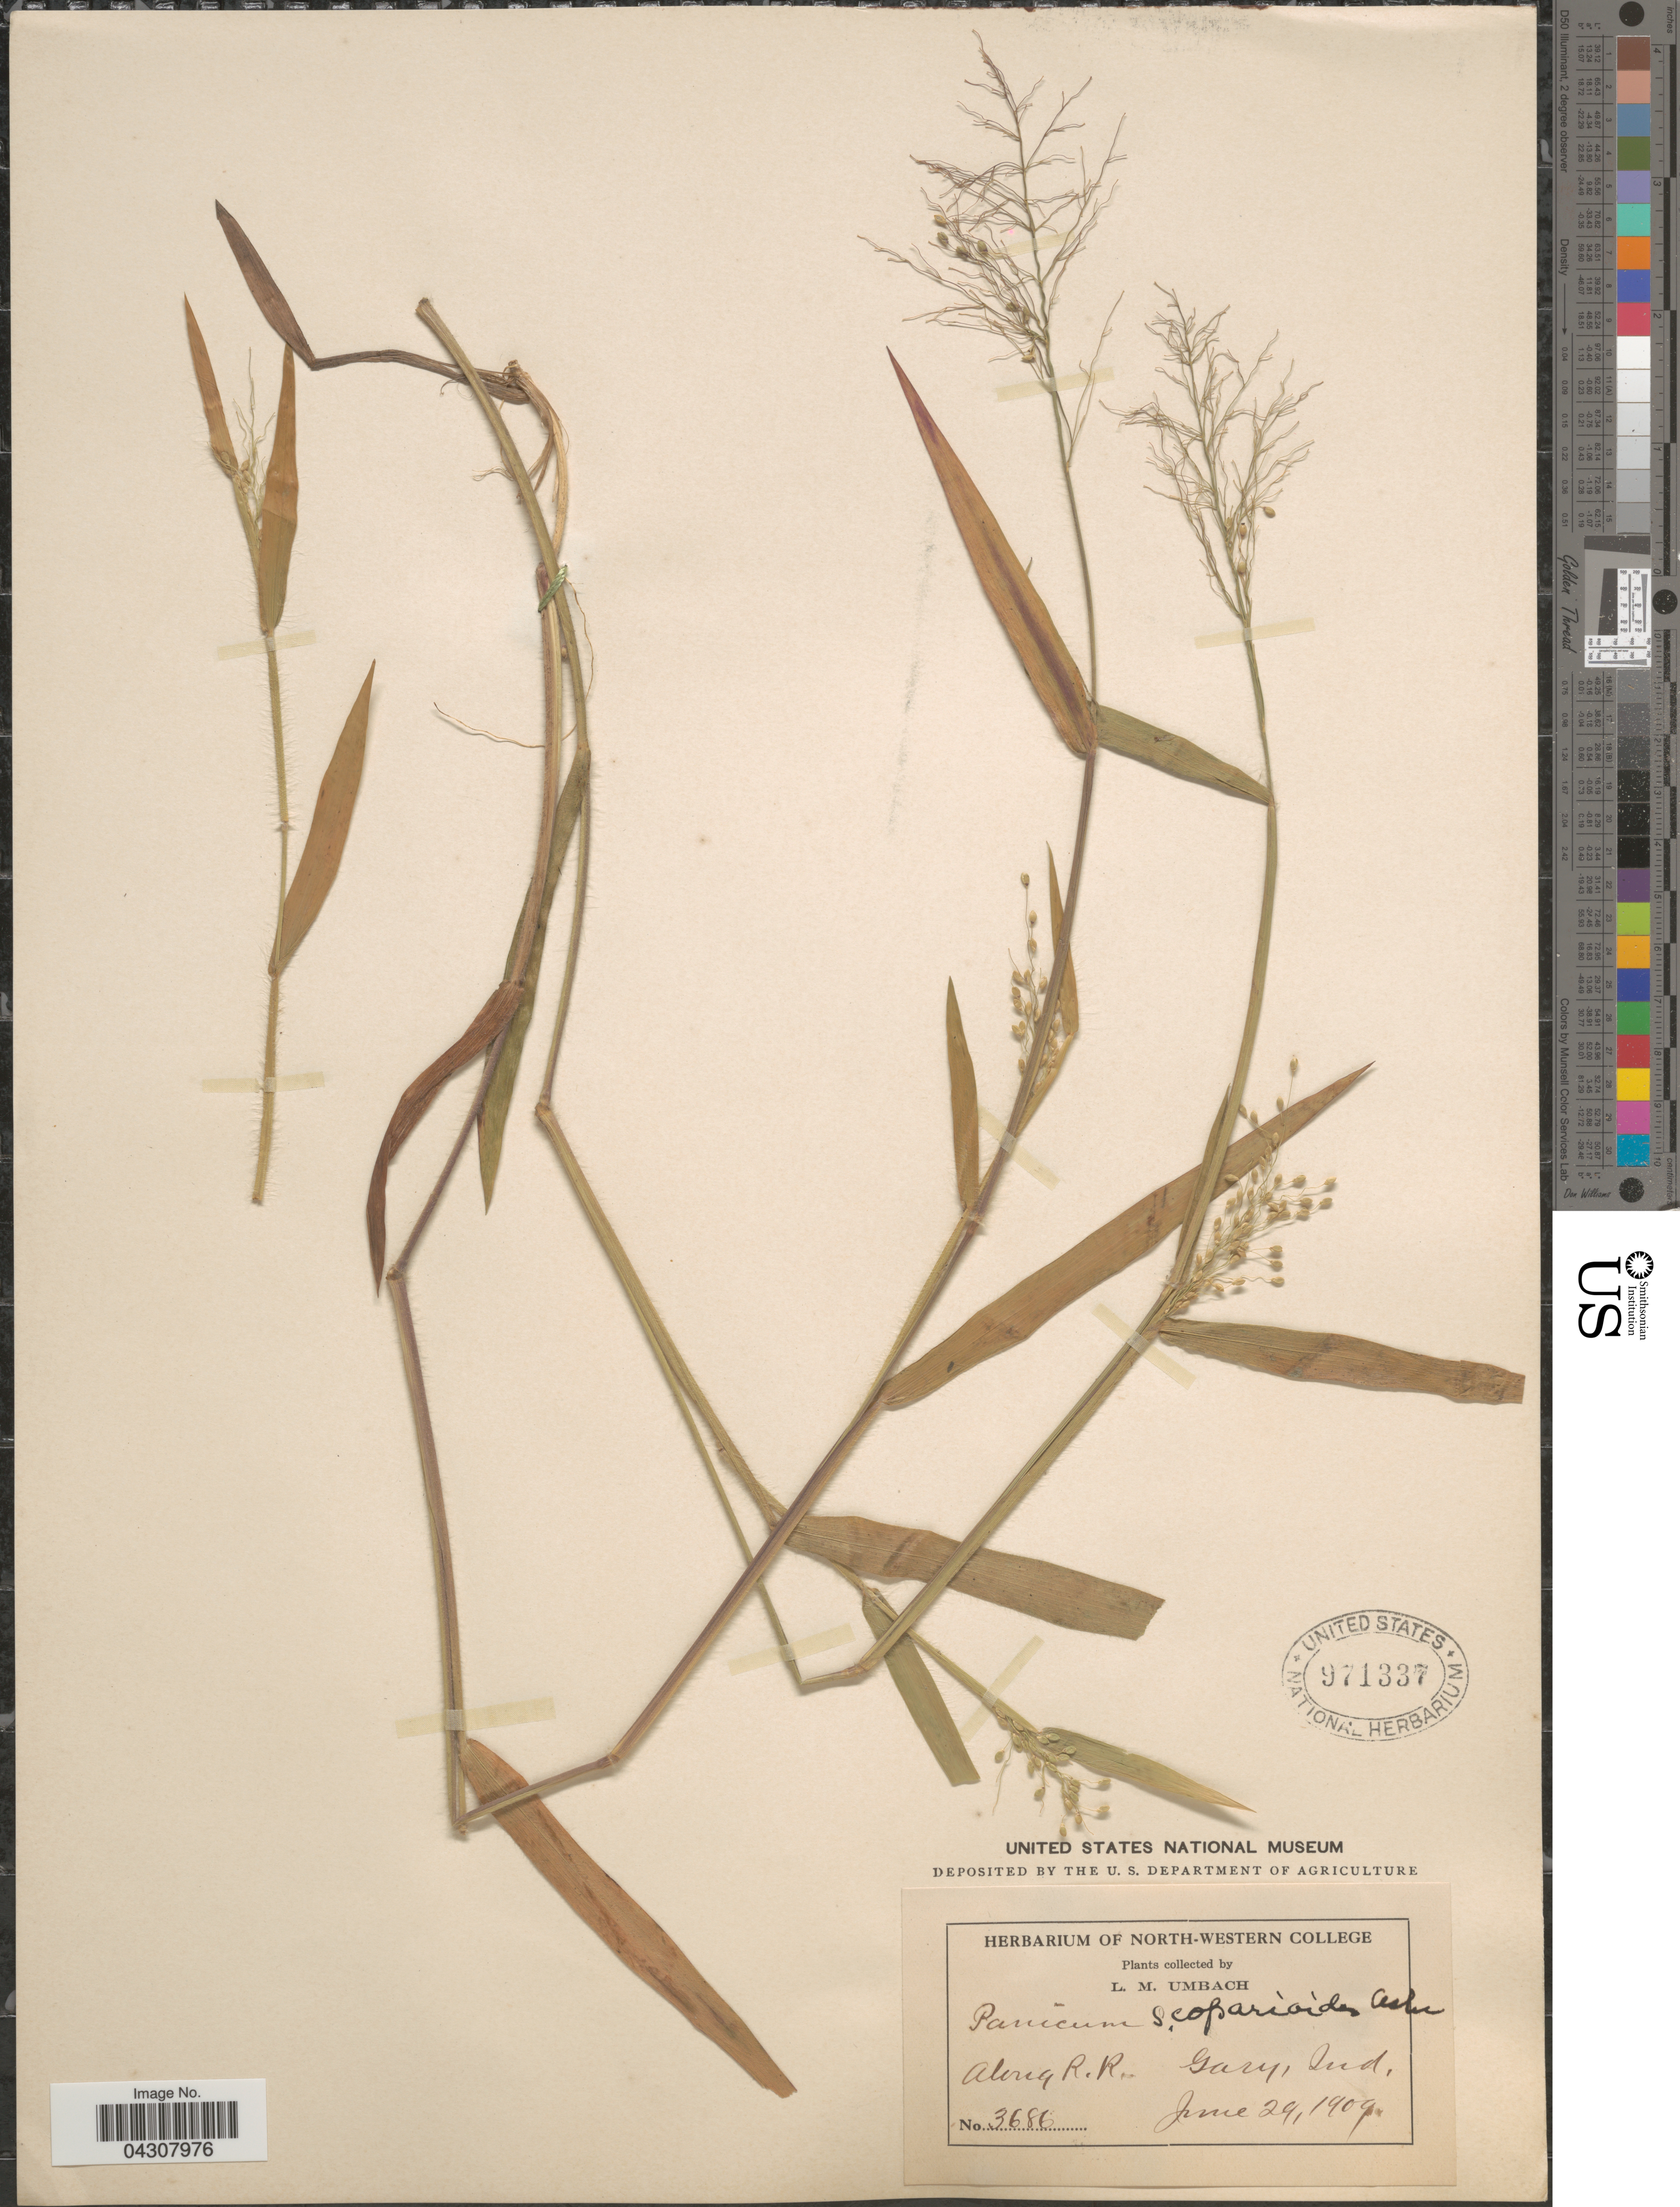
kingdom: Plantae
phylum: Tracheophyta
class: Liliopsida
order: Poales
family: Poaceae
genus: Dichanthelium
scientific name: Dichanthelium acuminatum var. acuminatum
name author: (Sw.) Gould & C.A. Clark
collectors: L. M. Umbach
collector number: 3686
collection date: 1909-06-29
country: United States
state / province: Indiana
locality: Along R.R. Gary.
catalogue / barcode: US 971337